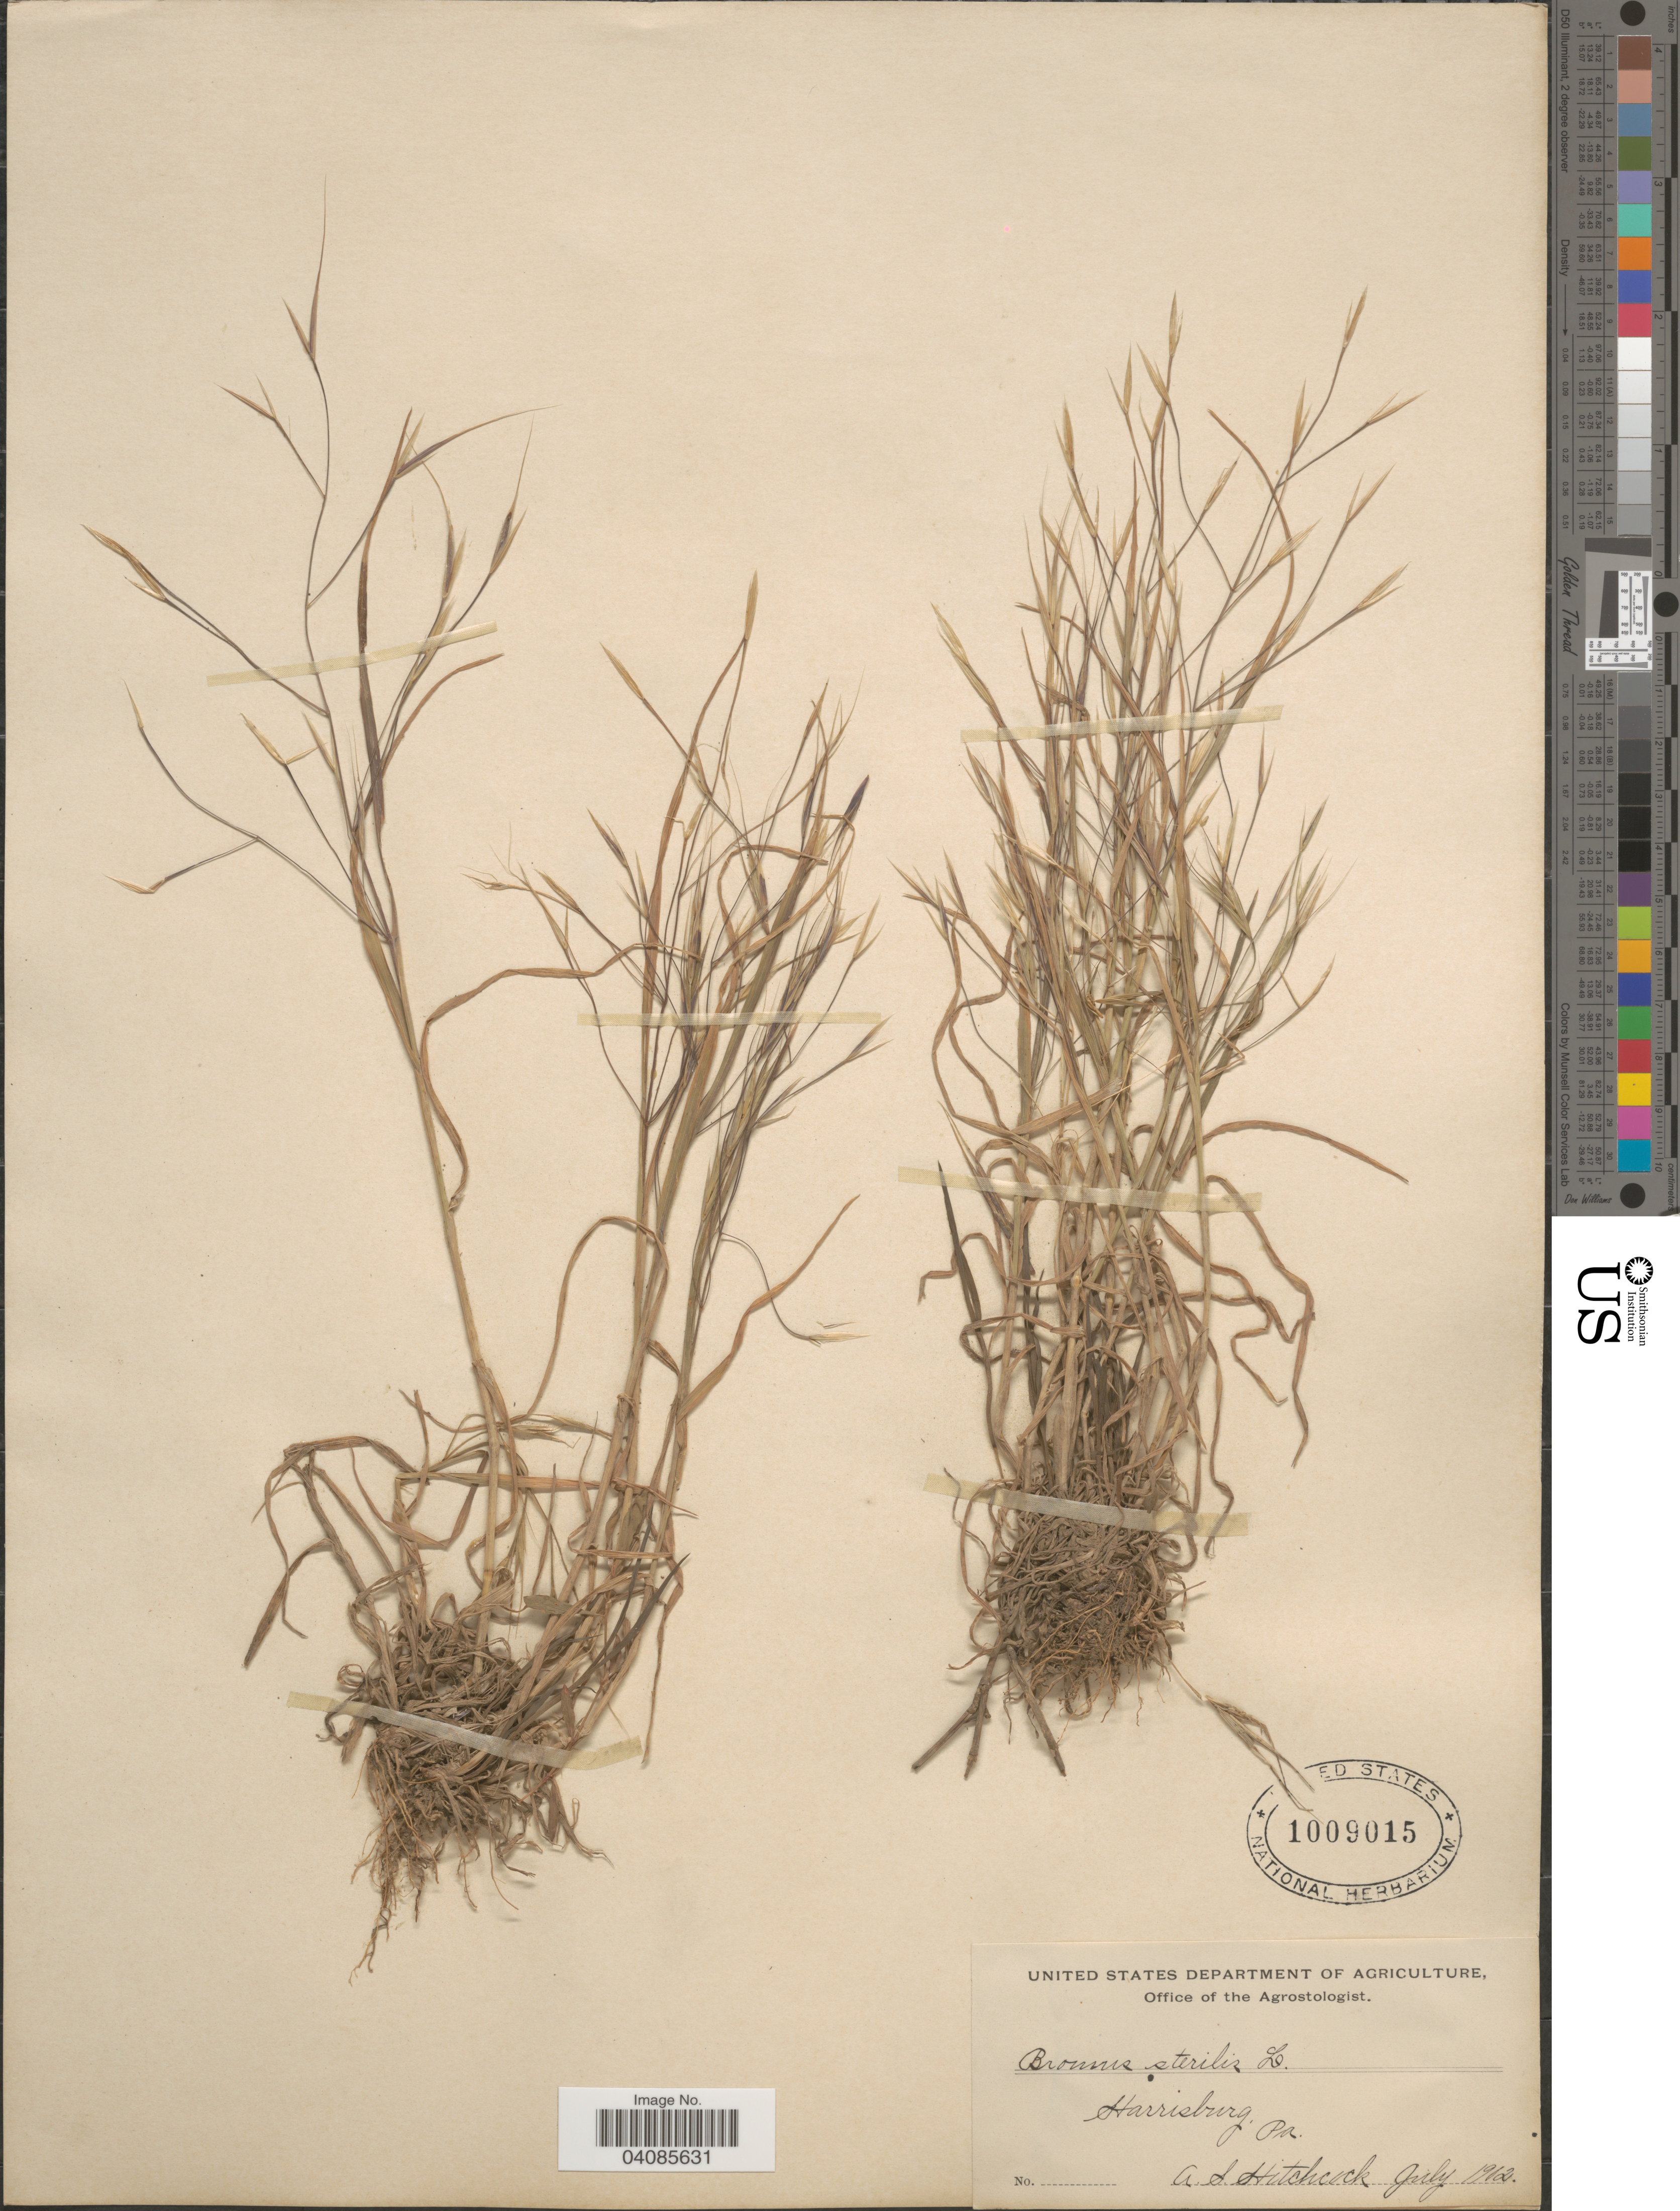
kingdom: Plantae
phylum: Tracheophyta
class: Liliopsida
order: Poales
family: Poaceae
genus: Bromus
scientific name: Bromus sterilis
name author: L.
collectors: A. S. Hitchcock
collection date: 1902-07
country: United States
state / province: Pennsylvania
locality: Harrisburg.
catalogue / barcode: US 1009015